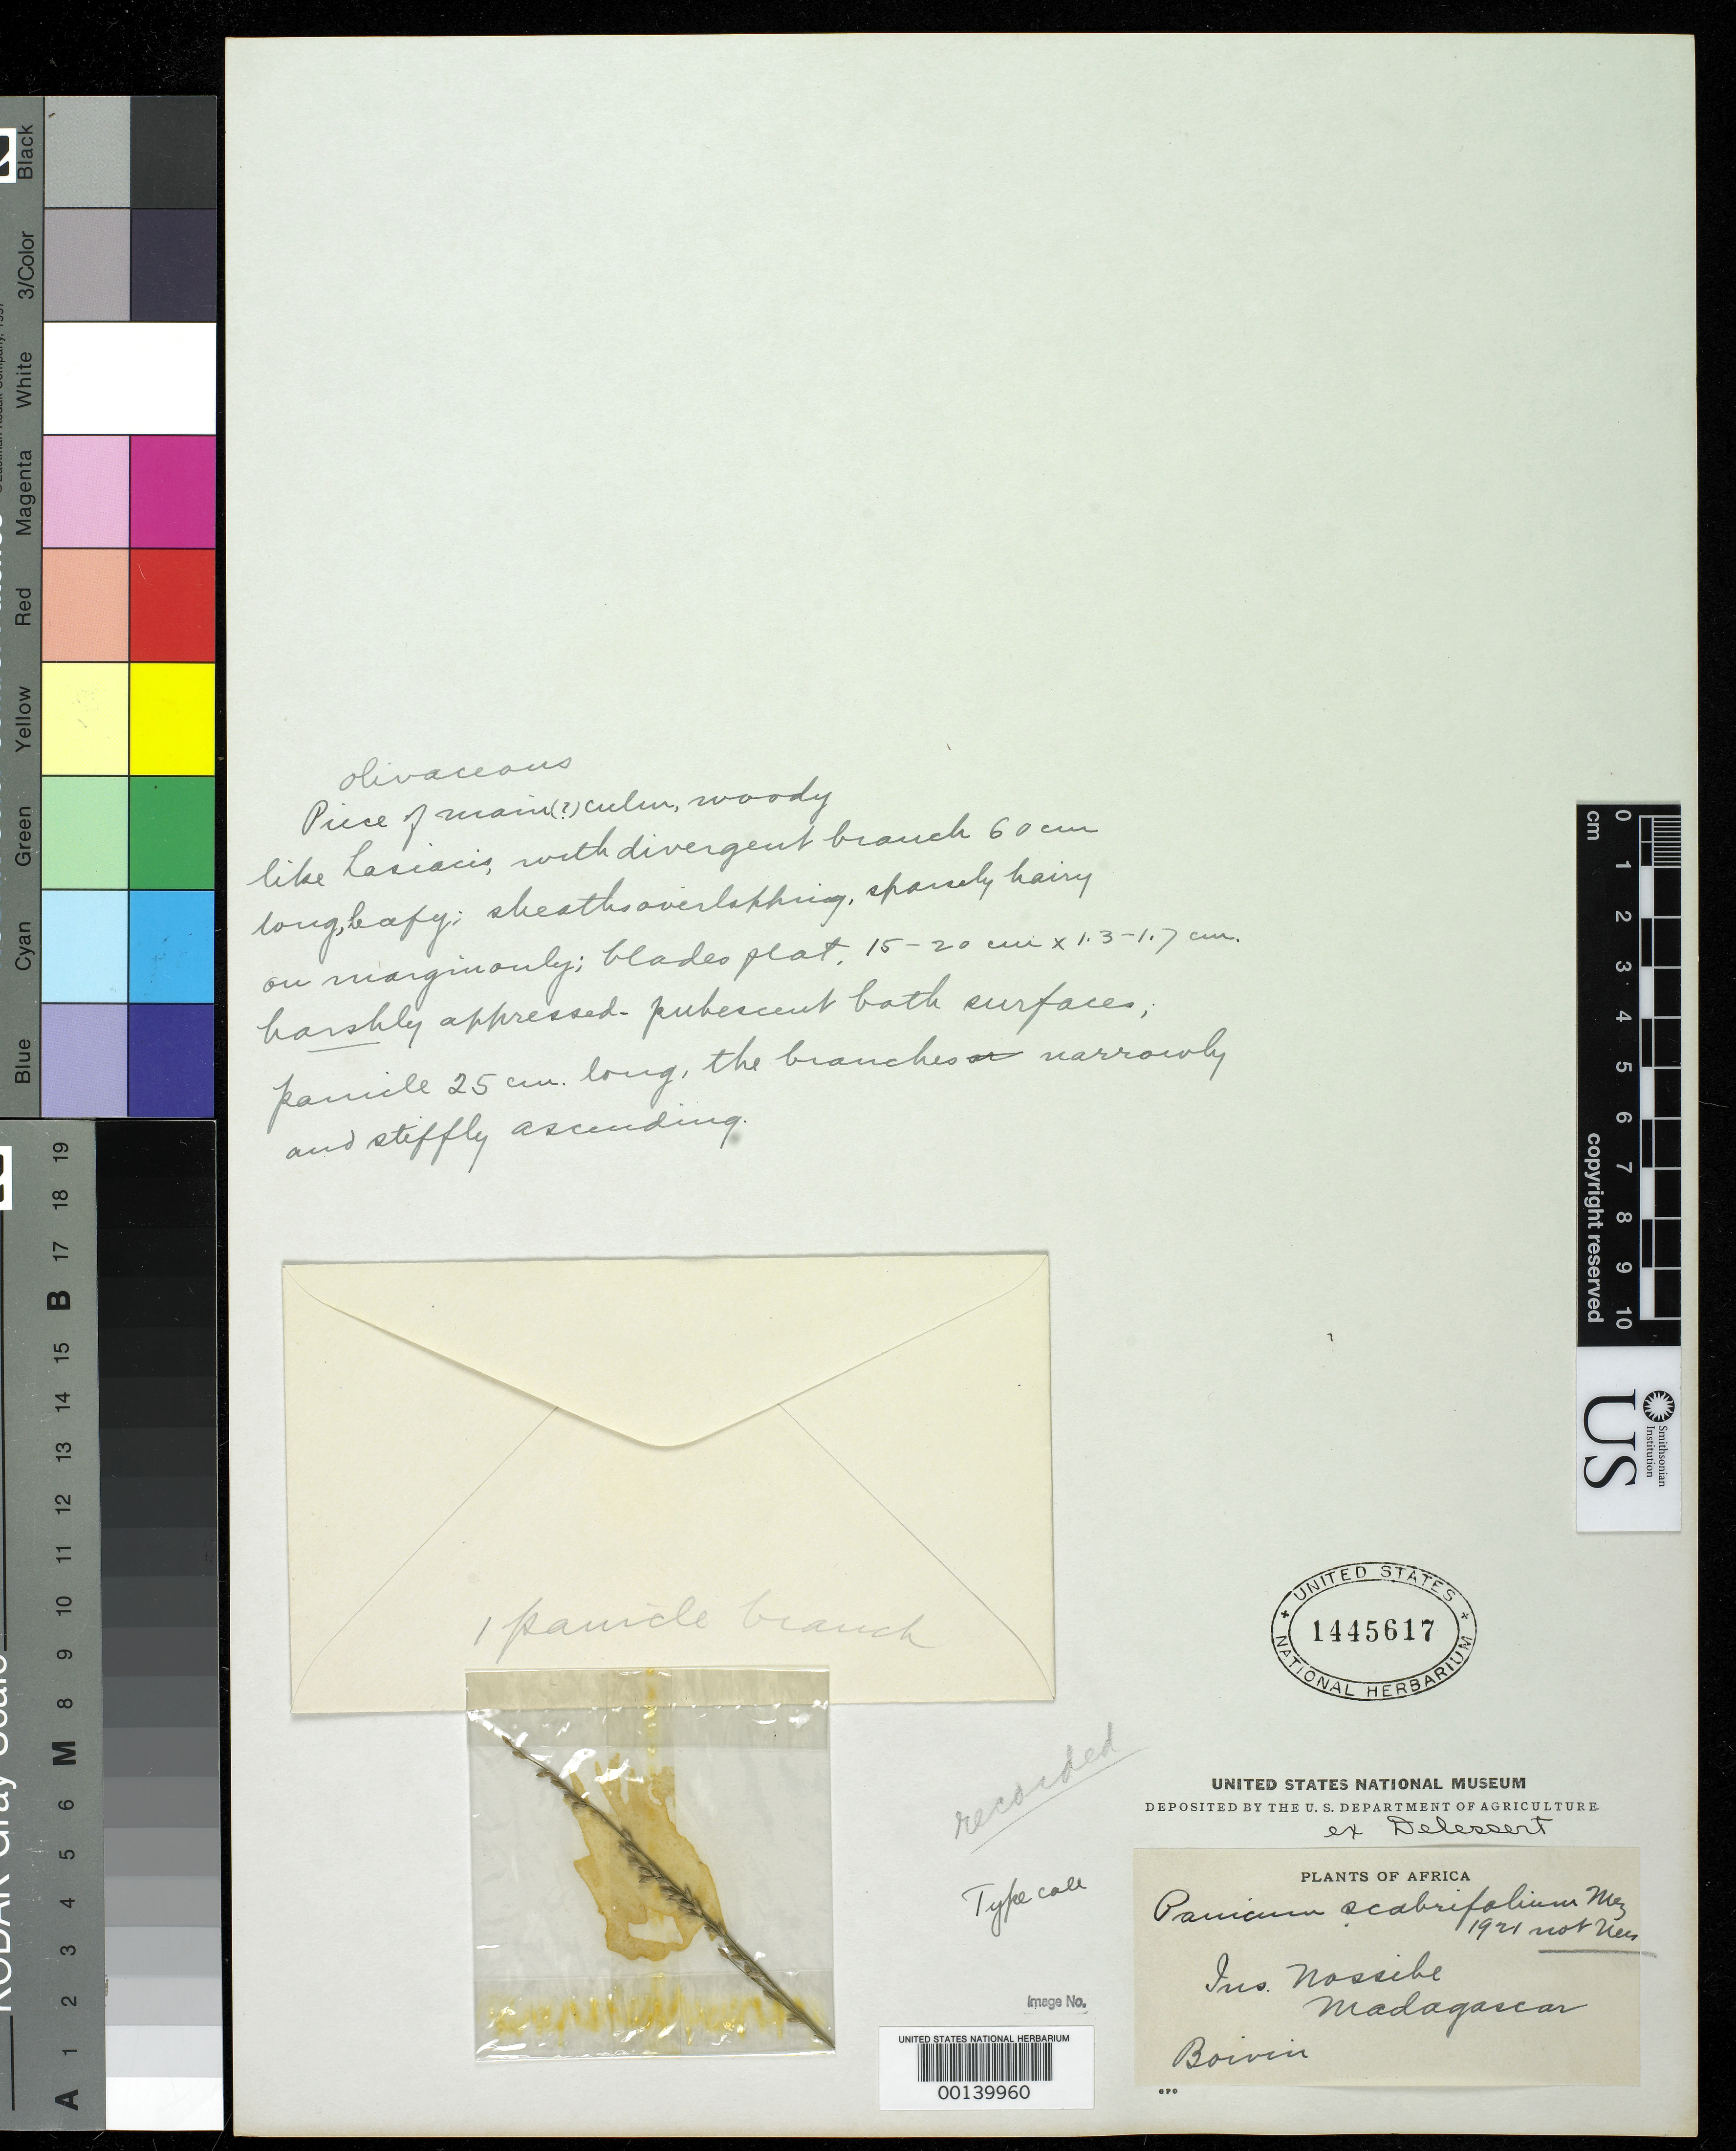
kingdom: Plantae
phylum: Tracheophyta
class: Liliopsida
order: Poales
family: Poaceae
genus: Panicum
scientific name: Panicum scabrifolium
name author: Mez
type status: Type Fragment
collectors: L. H. Boivin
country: Madagascar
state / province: Diana / Sava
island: Nossi-be Island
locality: Diana / Sava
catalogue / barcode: US 1445617